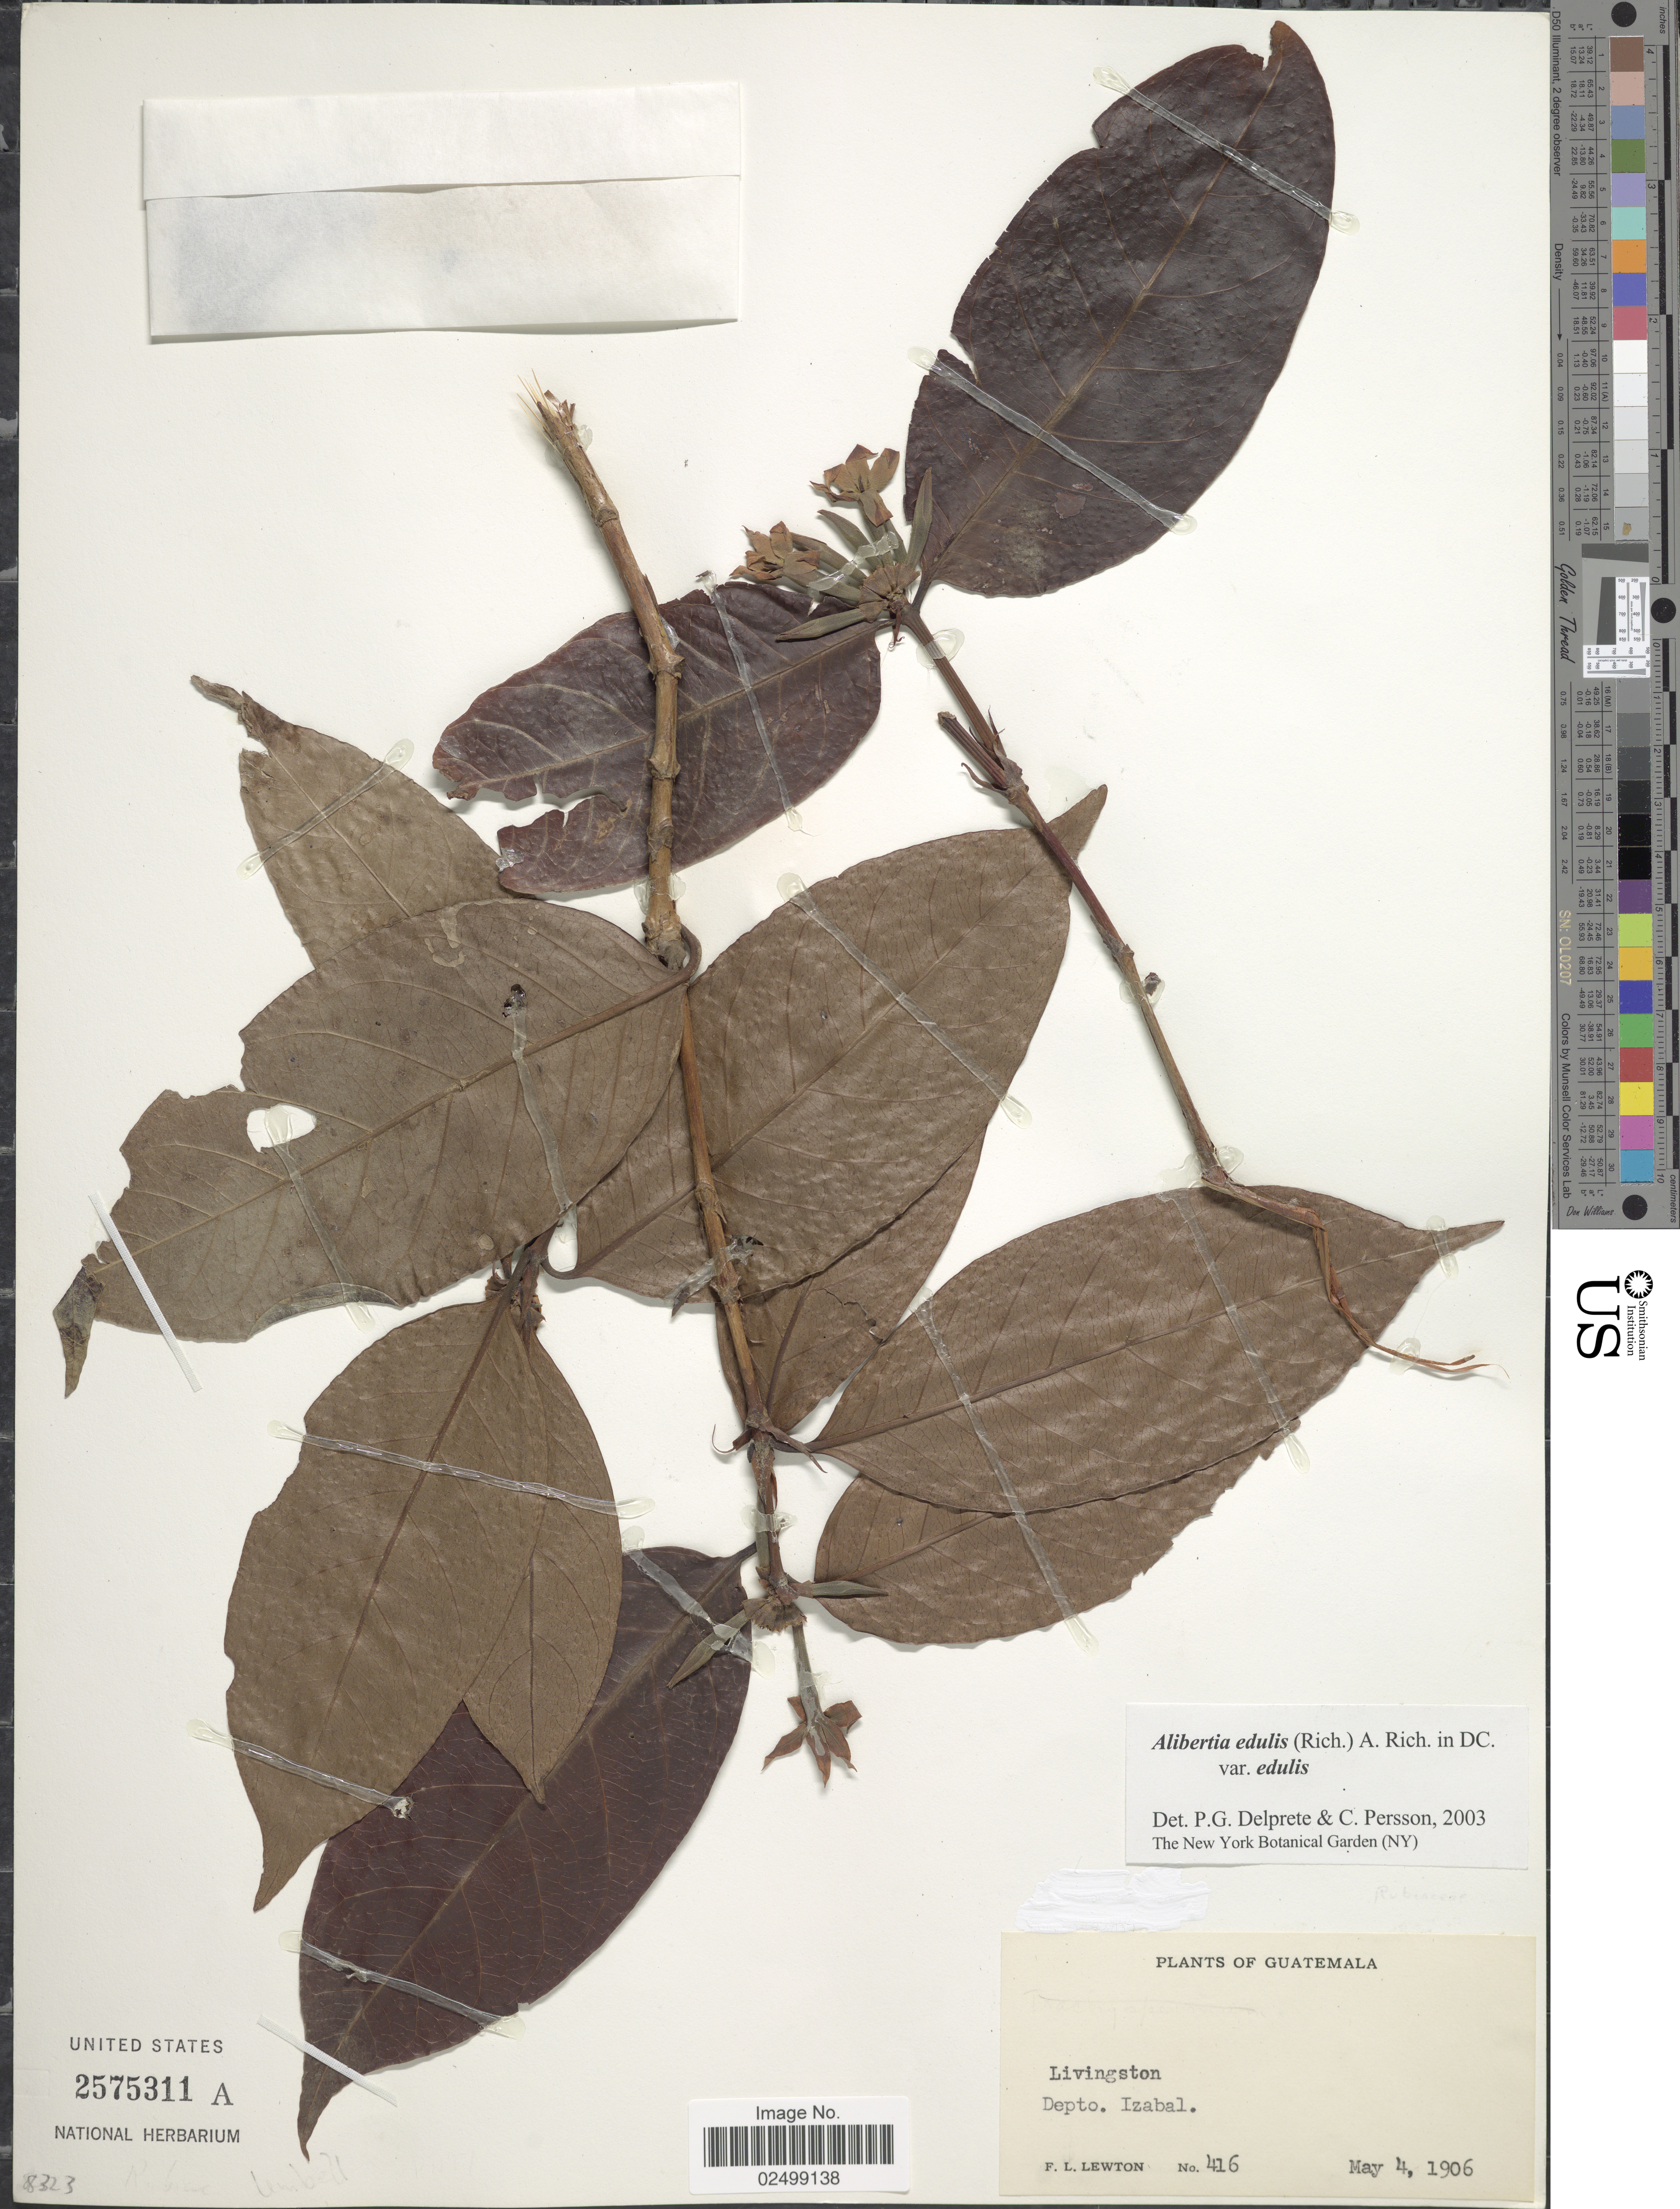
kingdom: Plantae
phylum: Tracheophyta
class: Magnoliopsida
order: Gentianales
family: Rubiaceae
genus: Alibertia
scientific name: Alibertia edulis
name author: (Rich.) A. Rich. ex DC.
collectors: F. L. Lewton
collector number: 416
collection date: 1906-05-04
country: Guatemala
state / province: Izabal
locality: Livingston. Depto. Izabal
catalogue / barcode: US 2575311A